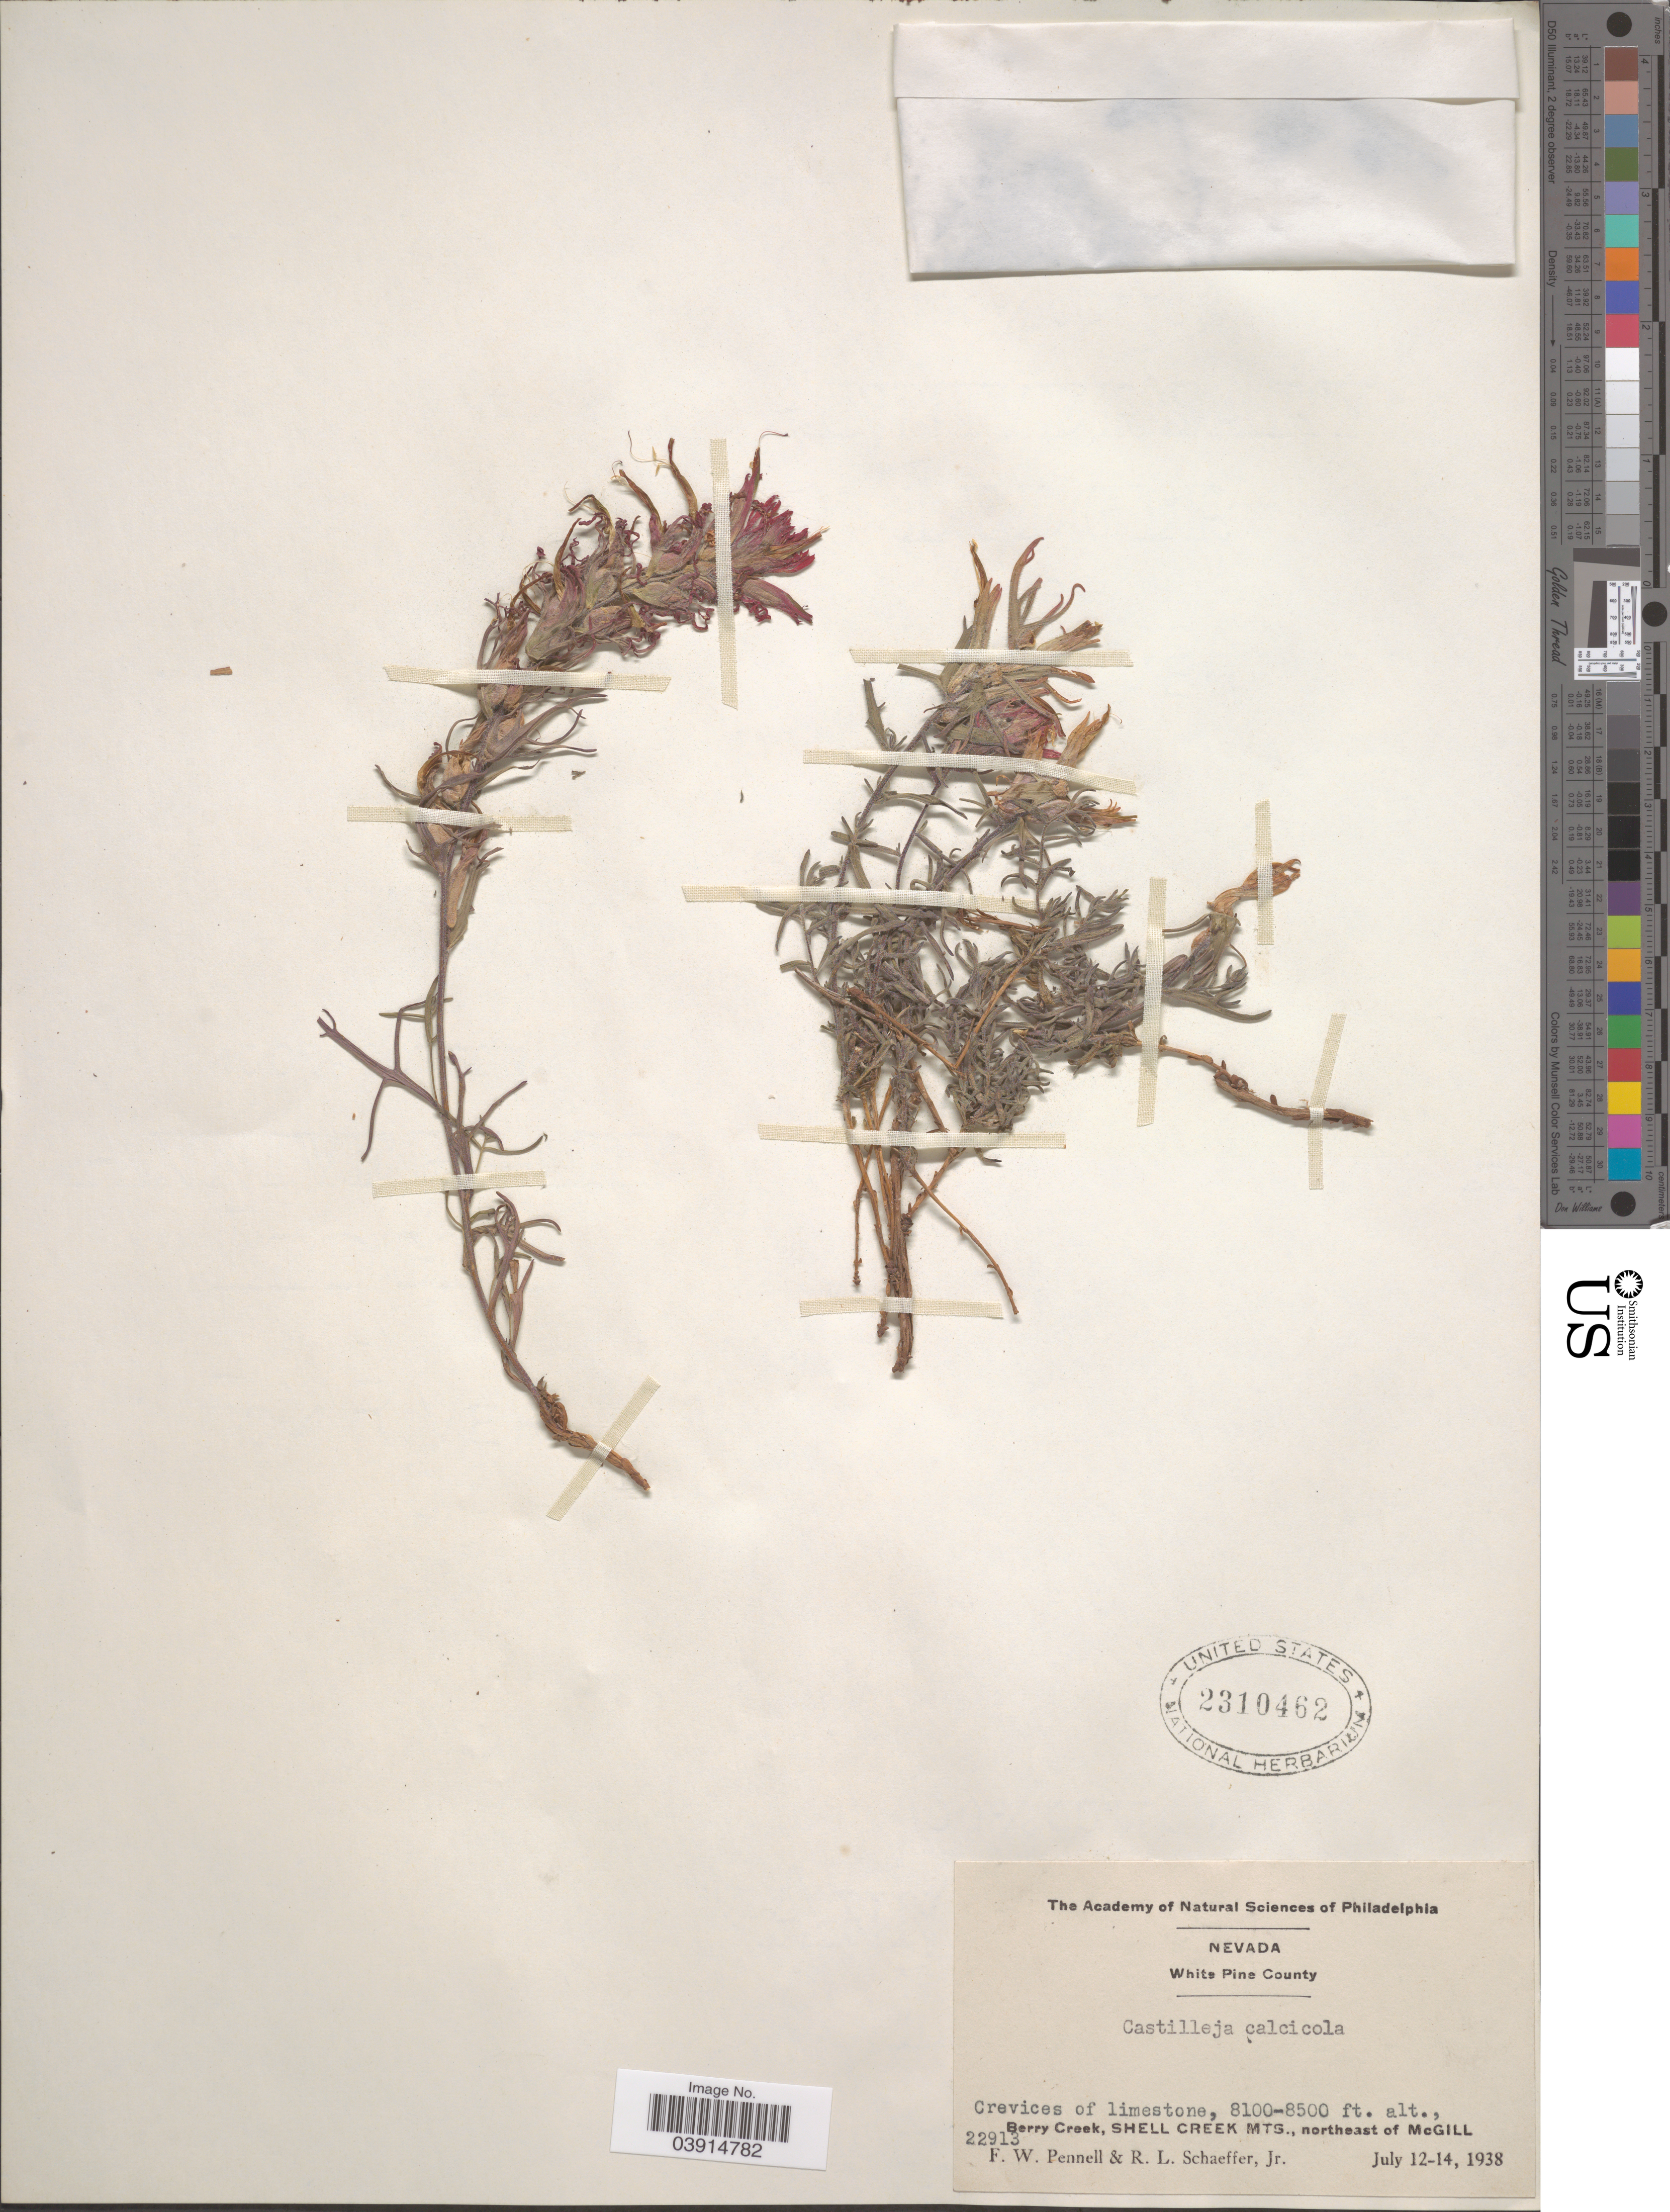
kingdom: Plantae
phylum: Tracheophyta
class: Magnoliopsida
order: Lamiales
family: Orobanchaceae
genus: Castilleja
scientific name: Castilleja sp.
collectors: F. W. Pennell & R. L. Schaeffer Jr.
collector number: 22913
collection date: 1938-07-12/1938-07-14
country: United States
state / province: Nevada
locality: White Pine County. Crevices of limestone, Berry Creek, Shell Creek Mts., northeast of McGill.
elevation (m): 2469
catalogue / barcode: US 2310462